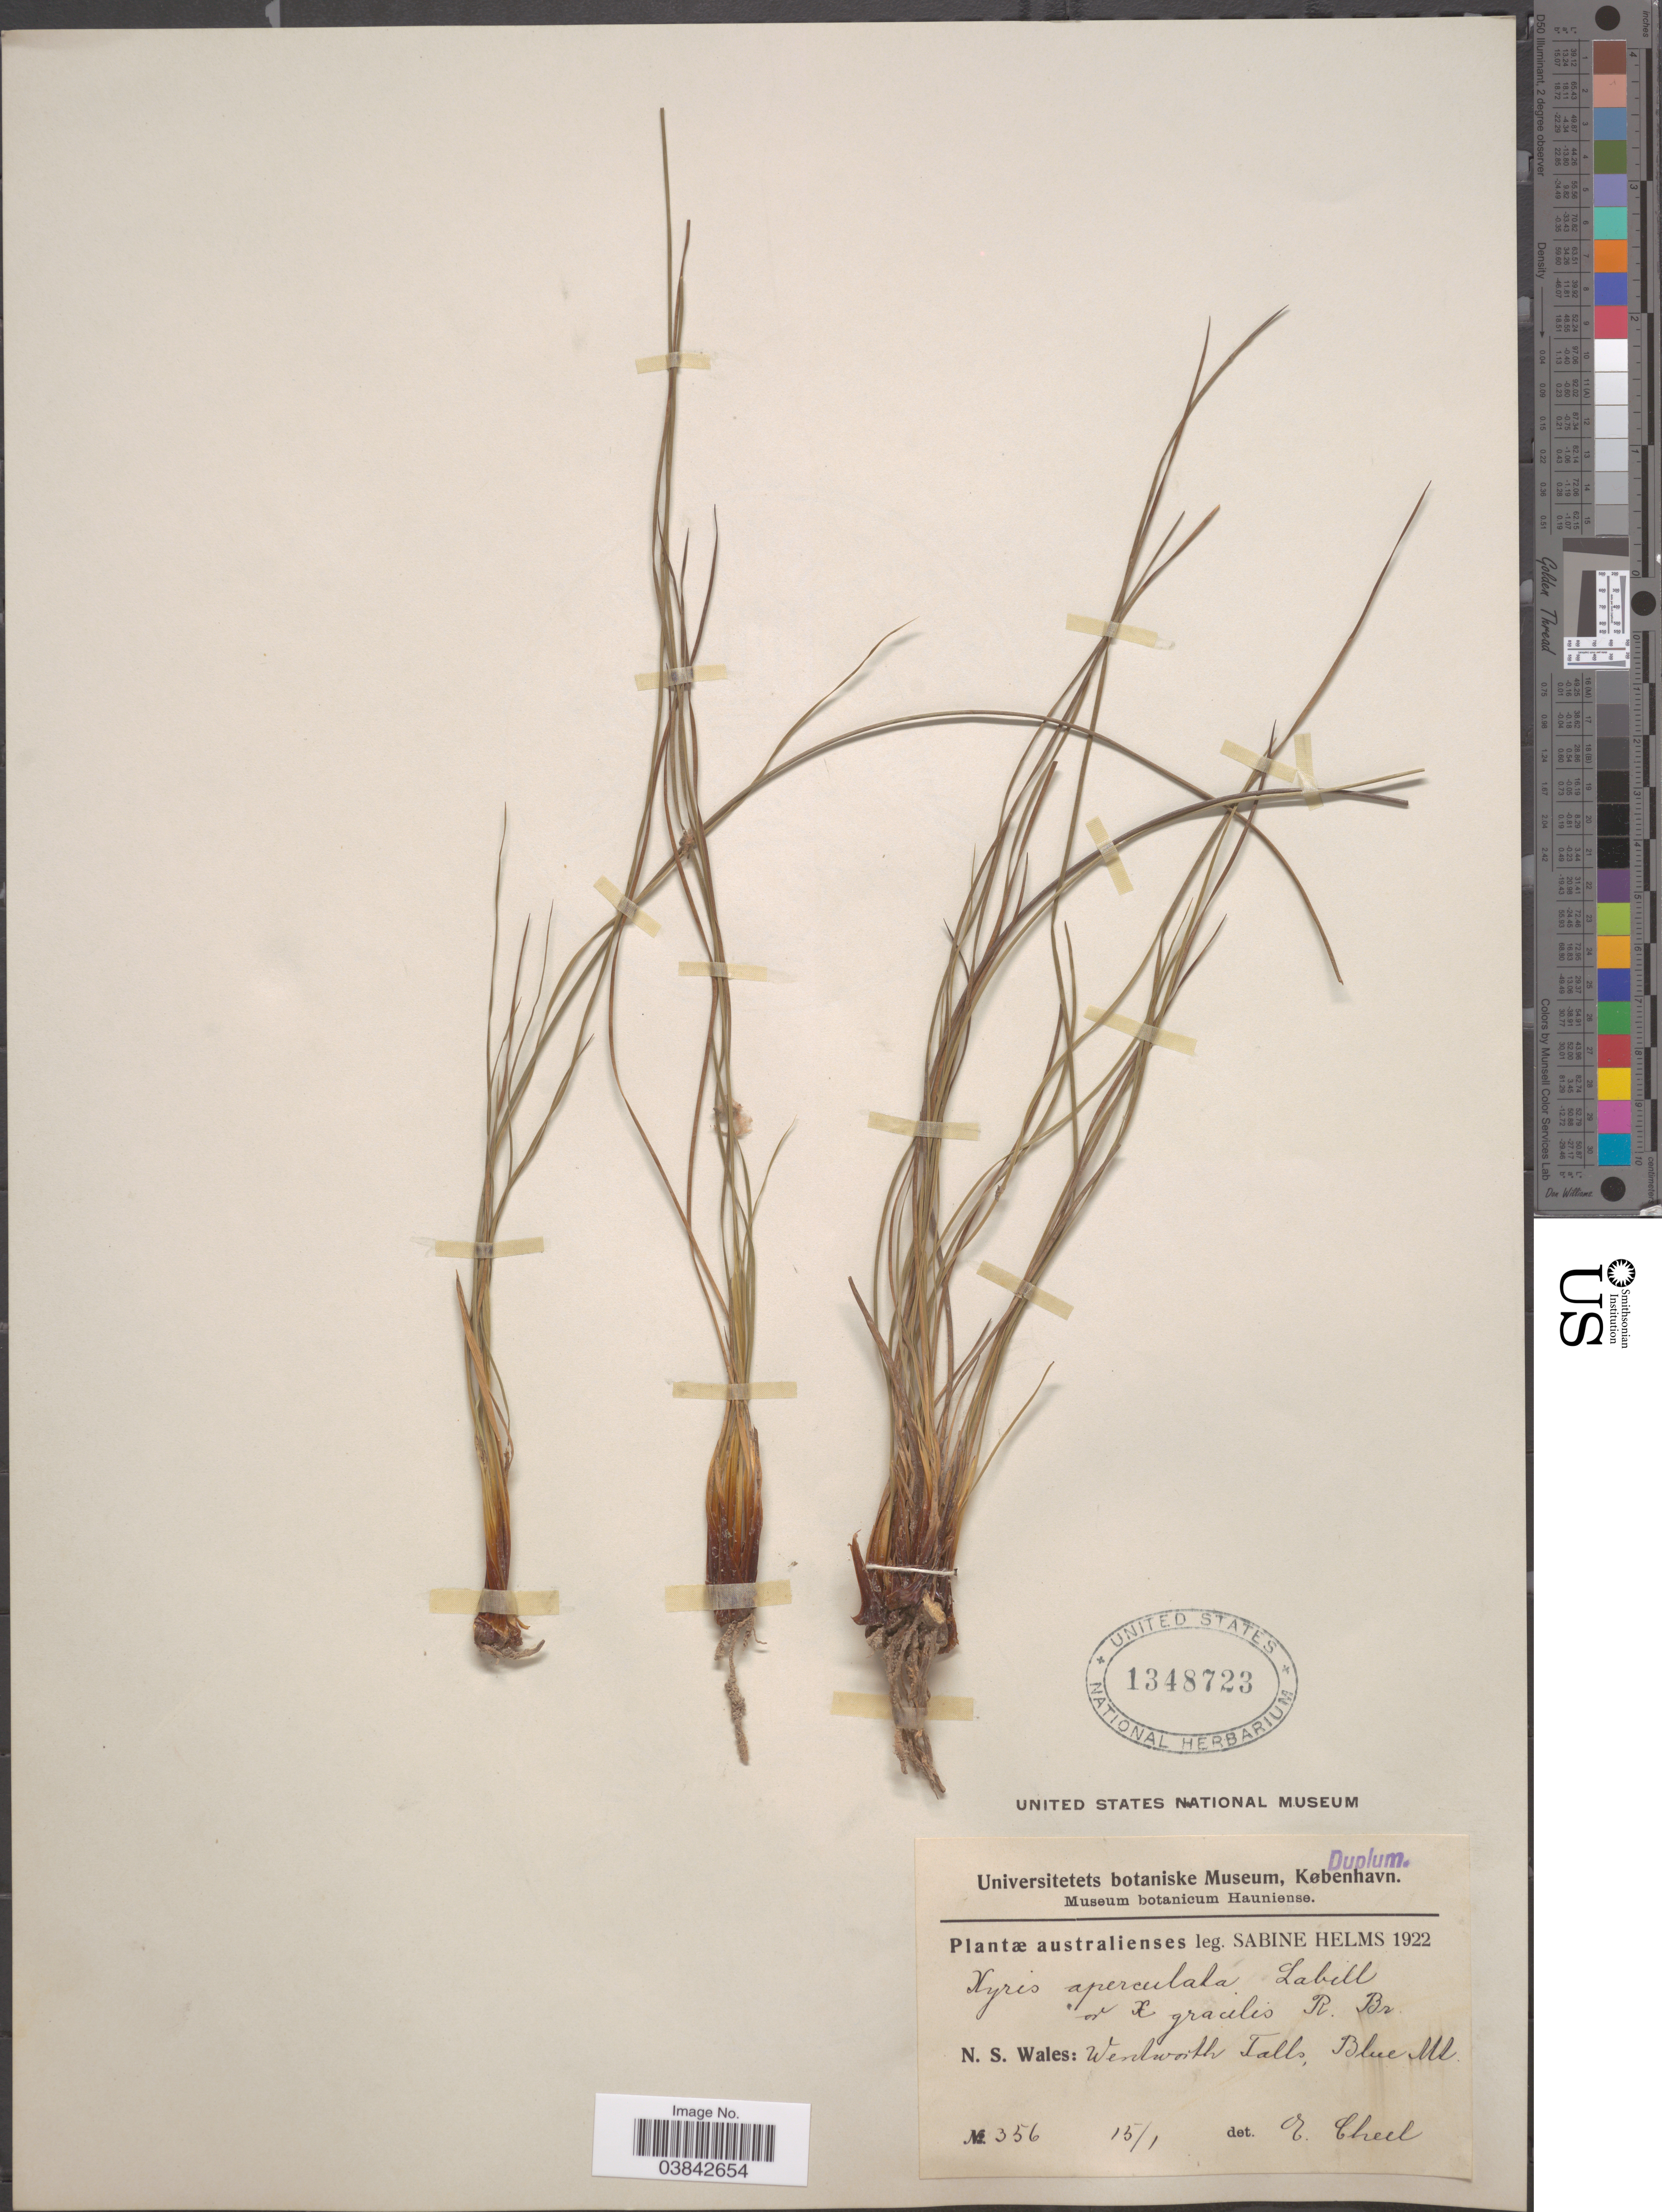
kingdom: Plantae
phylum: Tracheophyta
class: Liliopsida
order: Poales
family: Xyridaceae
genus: Xyris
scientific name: Xyris operculata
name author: Labill.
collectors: S. Helms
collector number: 356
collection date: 1922-01-15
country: Australia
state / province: New South Wales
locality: Wentworth Falls, Blue Mt.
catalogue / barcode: US 1348723